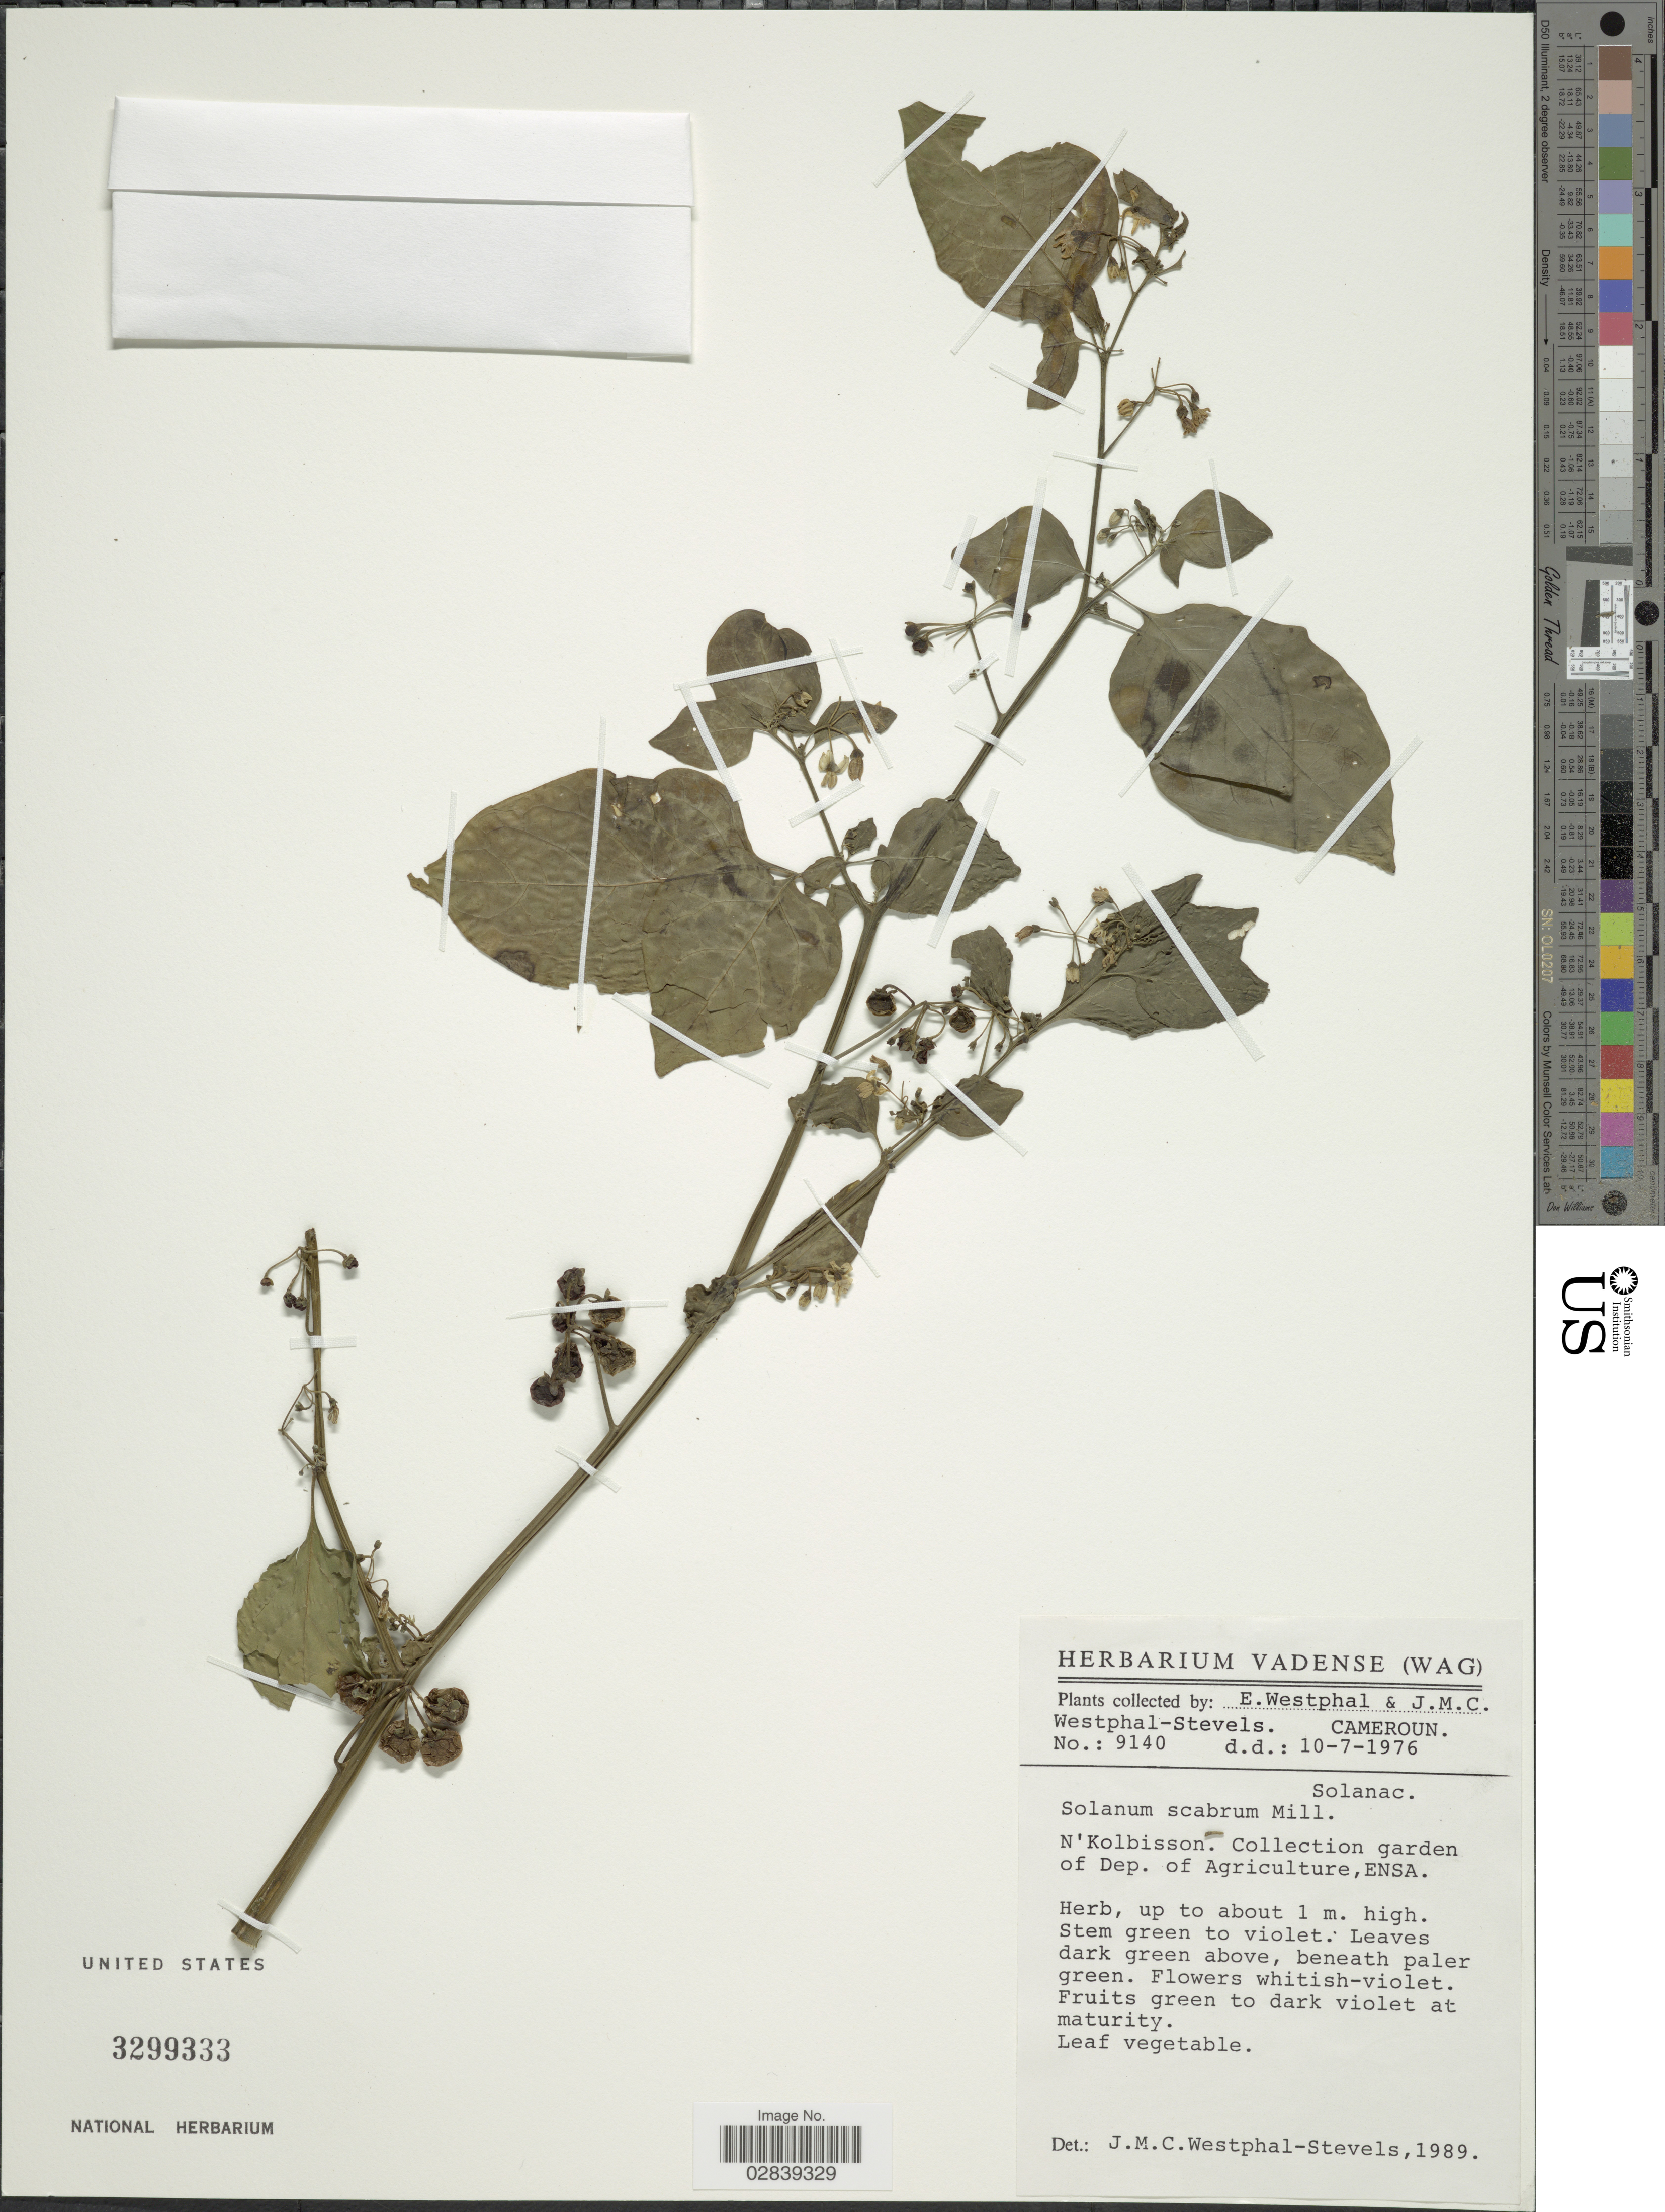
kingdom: Plantae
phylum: Tracheophyta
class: Magnoliopsida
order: Solanales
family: Solanaceae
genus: Solanum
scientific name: Solanum scabrum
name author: Mill.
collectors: E. Westphal & J. Westphal-Stevels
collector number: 9140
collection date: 1976-07-10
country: Cameroon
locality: N'Kolbisson, garde of Dep. of Agriculture, ENSA.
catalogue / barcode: US 3299333